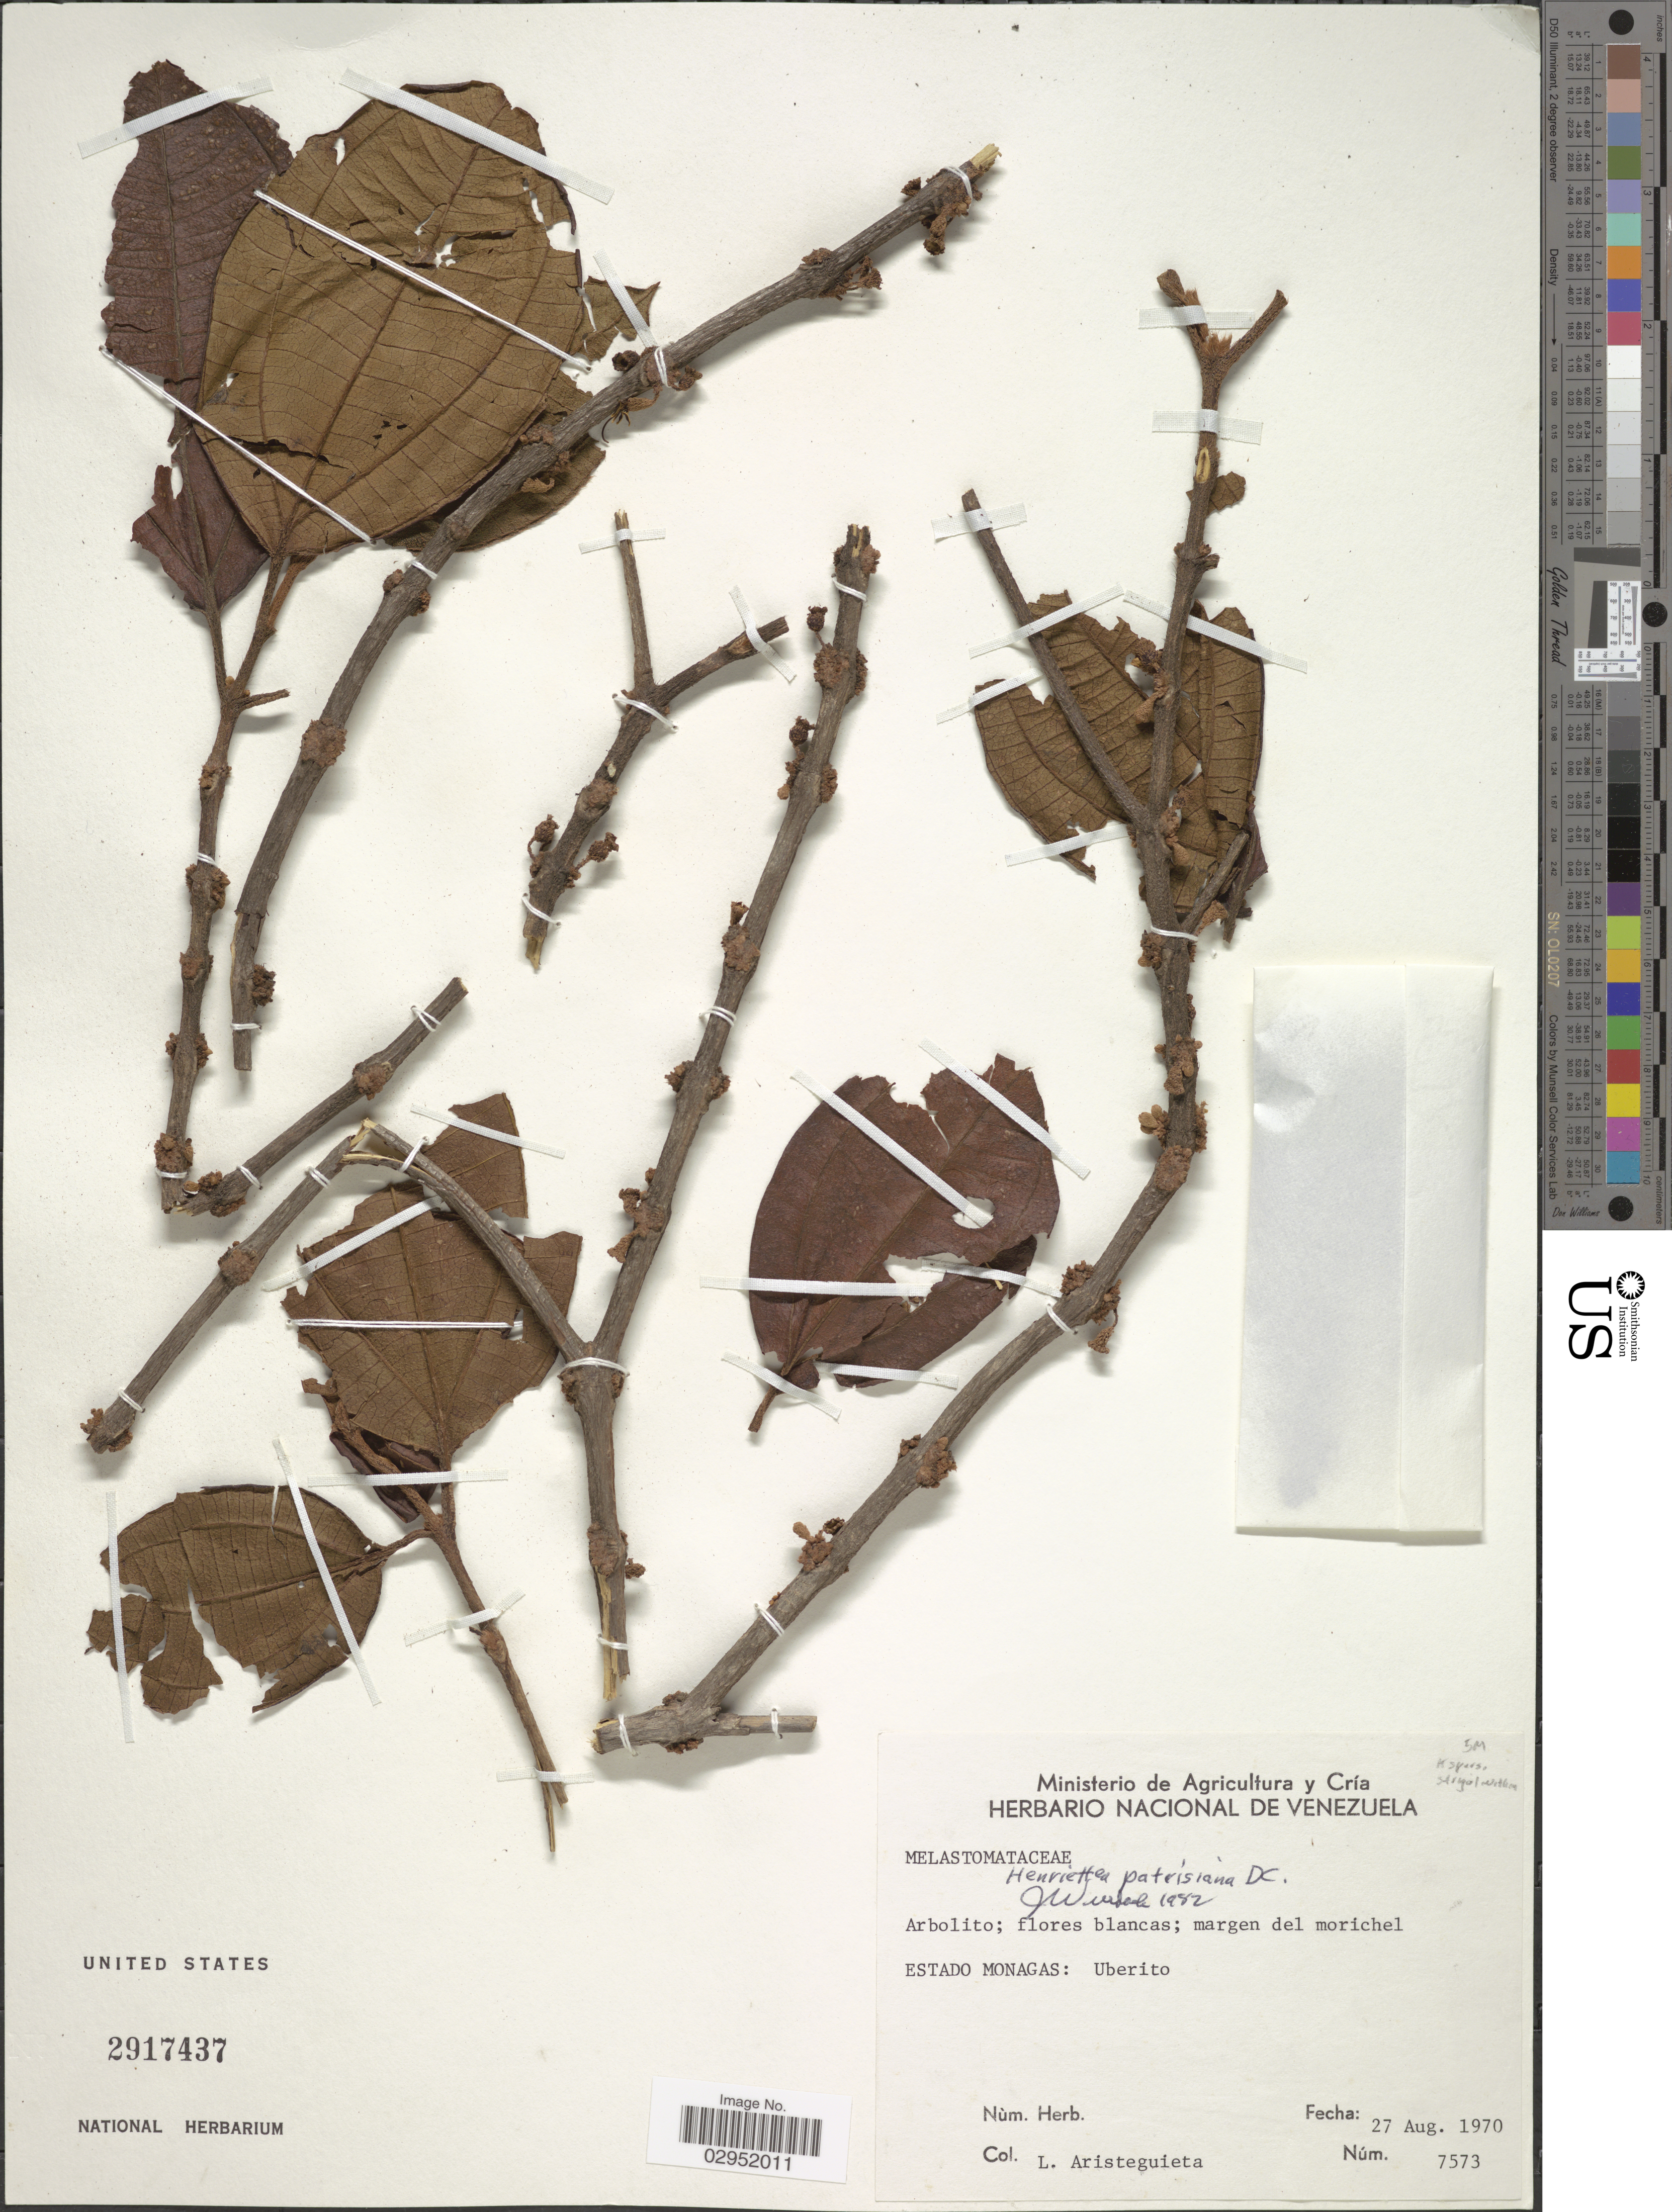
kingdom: Plantae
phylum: Tracheophyta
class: Magnoliopsida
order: Myrtales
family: Melastomataceae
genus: Henriettea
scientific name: Henriettea patrisiana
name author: DC.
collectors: L. Aristeguieta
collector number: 7573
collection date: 1970-08-27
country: Venezuela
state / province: Monagas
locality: Uberito.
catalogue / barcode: US 2917437